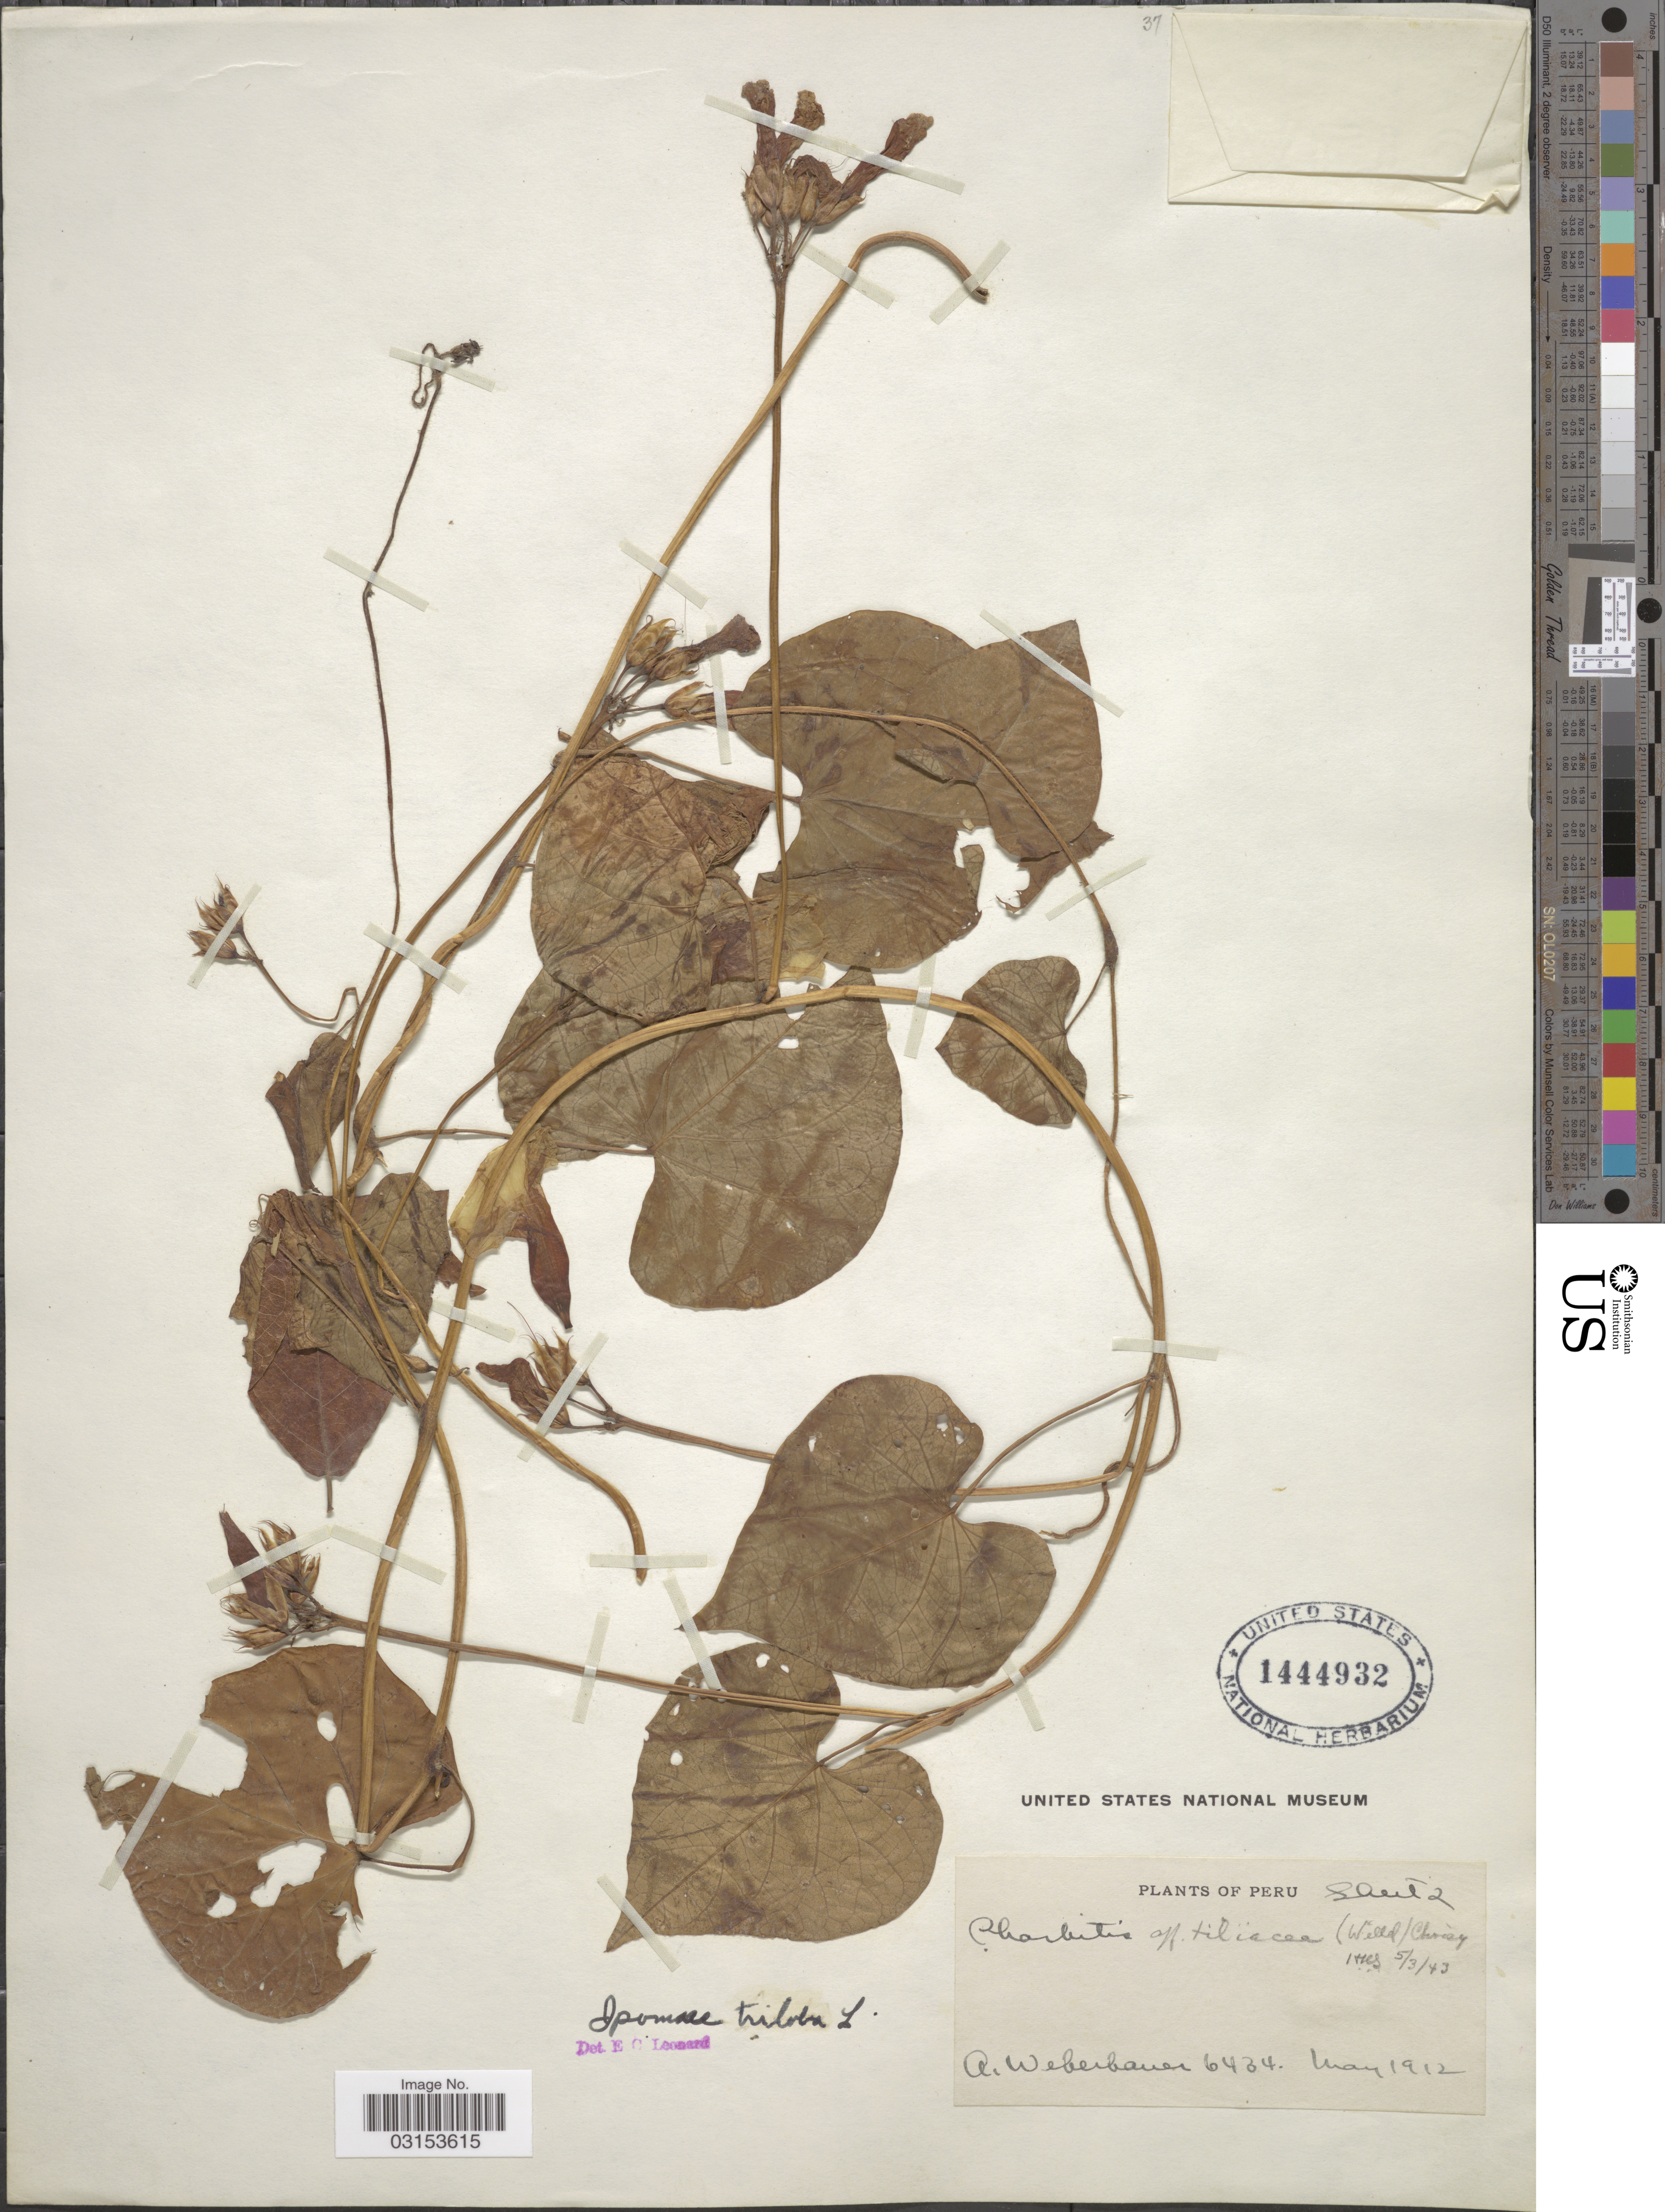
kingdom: Plantae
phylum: Tracheophyta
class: Magnoliopsida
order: Solanales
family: Convolvulaceae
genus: Ipomoea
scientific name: Ipomoea triloba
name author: L.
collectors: A. Weberbauer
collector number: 6434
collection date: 1912-05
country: Peru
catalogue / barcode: US 1444932